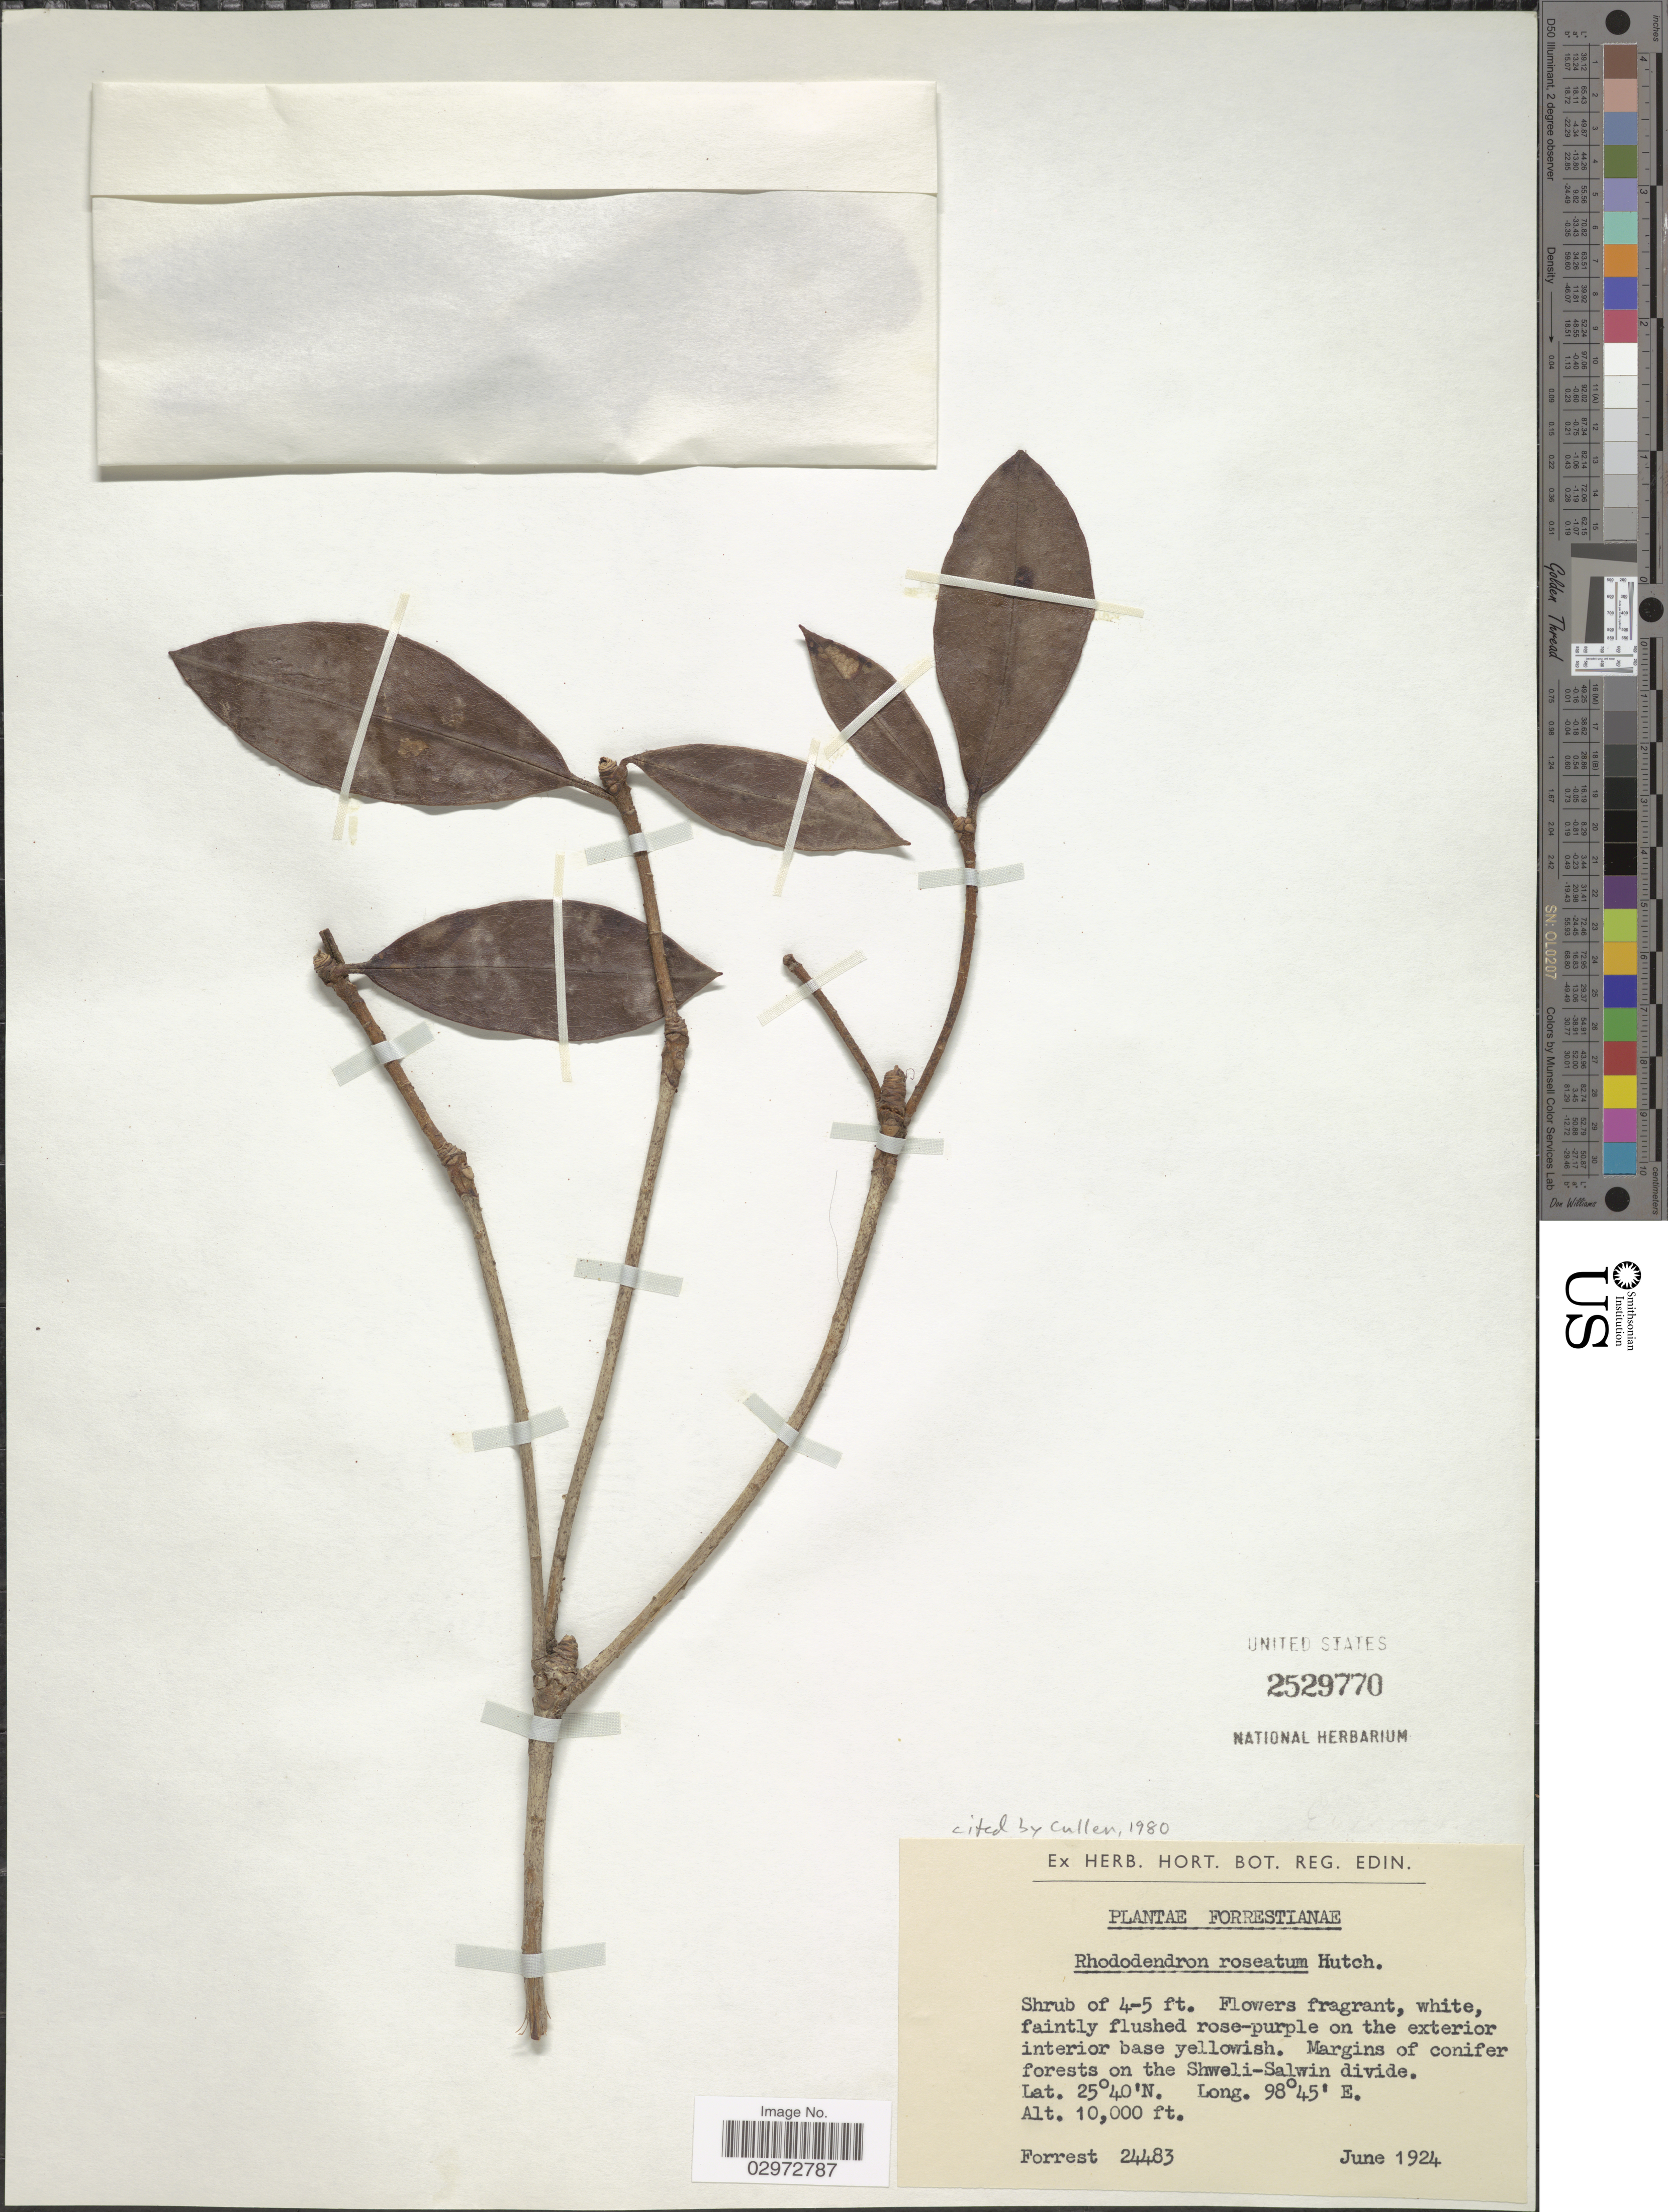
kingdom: Plantae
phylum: Tracheophyta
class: Magnoliopsida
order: Ericales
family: Ericaceae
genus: Rhododendron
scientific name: Rhododendron roseum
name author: (Loisel.) Rehder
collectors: -. Forrest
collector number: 24483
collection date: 1924-06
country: China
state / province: Yunnan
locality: Margina of conifer forests on the Shweli-Salwin divide.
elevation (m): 3048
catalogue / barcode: US 2529770